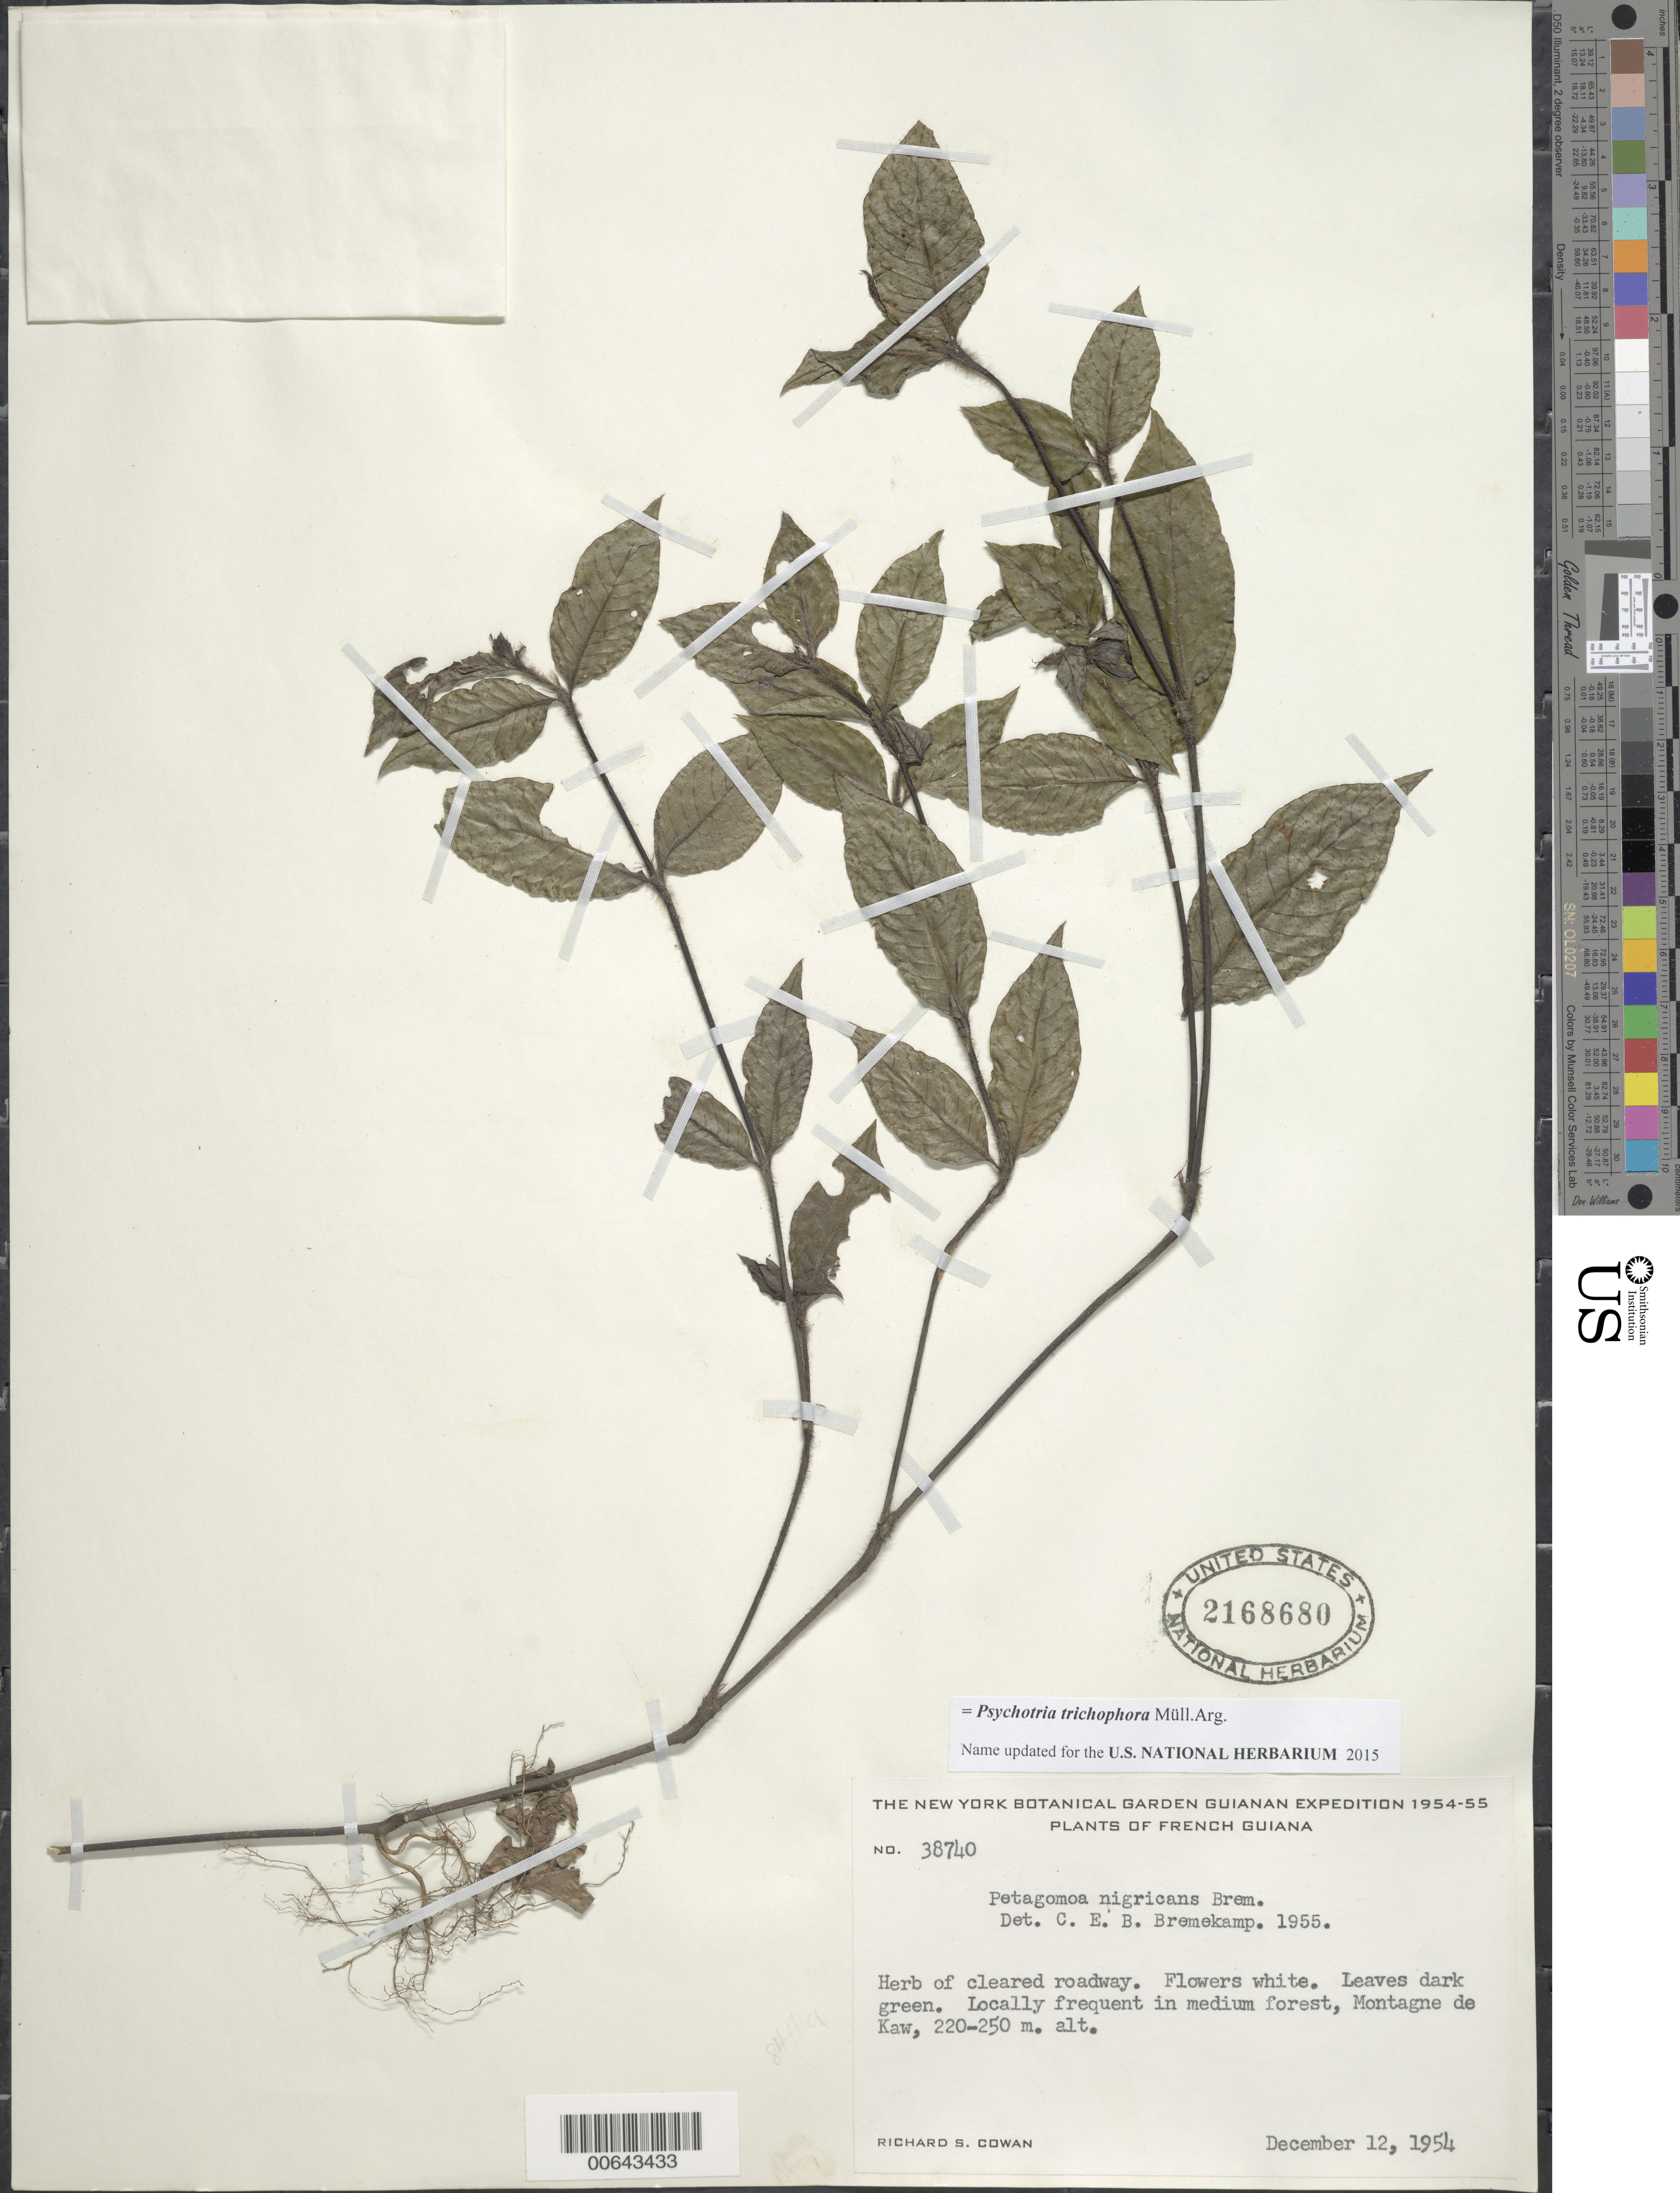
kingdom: Plantae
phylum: Tracheophyta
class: Magnoliopsida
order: Gentianales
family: Rubiaceae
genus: Psychotria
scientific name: Psychotria trichophora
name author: Müll. Arg.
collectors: R. S. Cowan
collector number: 38740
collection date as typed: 12-Dec-54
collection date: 1954-12-12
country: French Guiana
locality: Montagne de Kaw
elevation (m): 220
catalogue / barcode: US 2168680